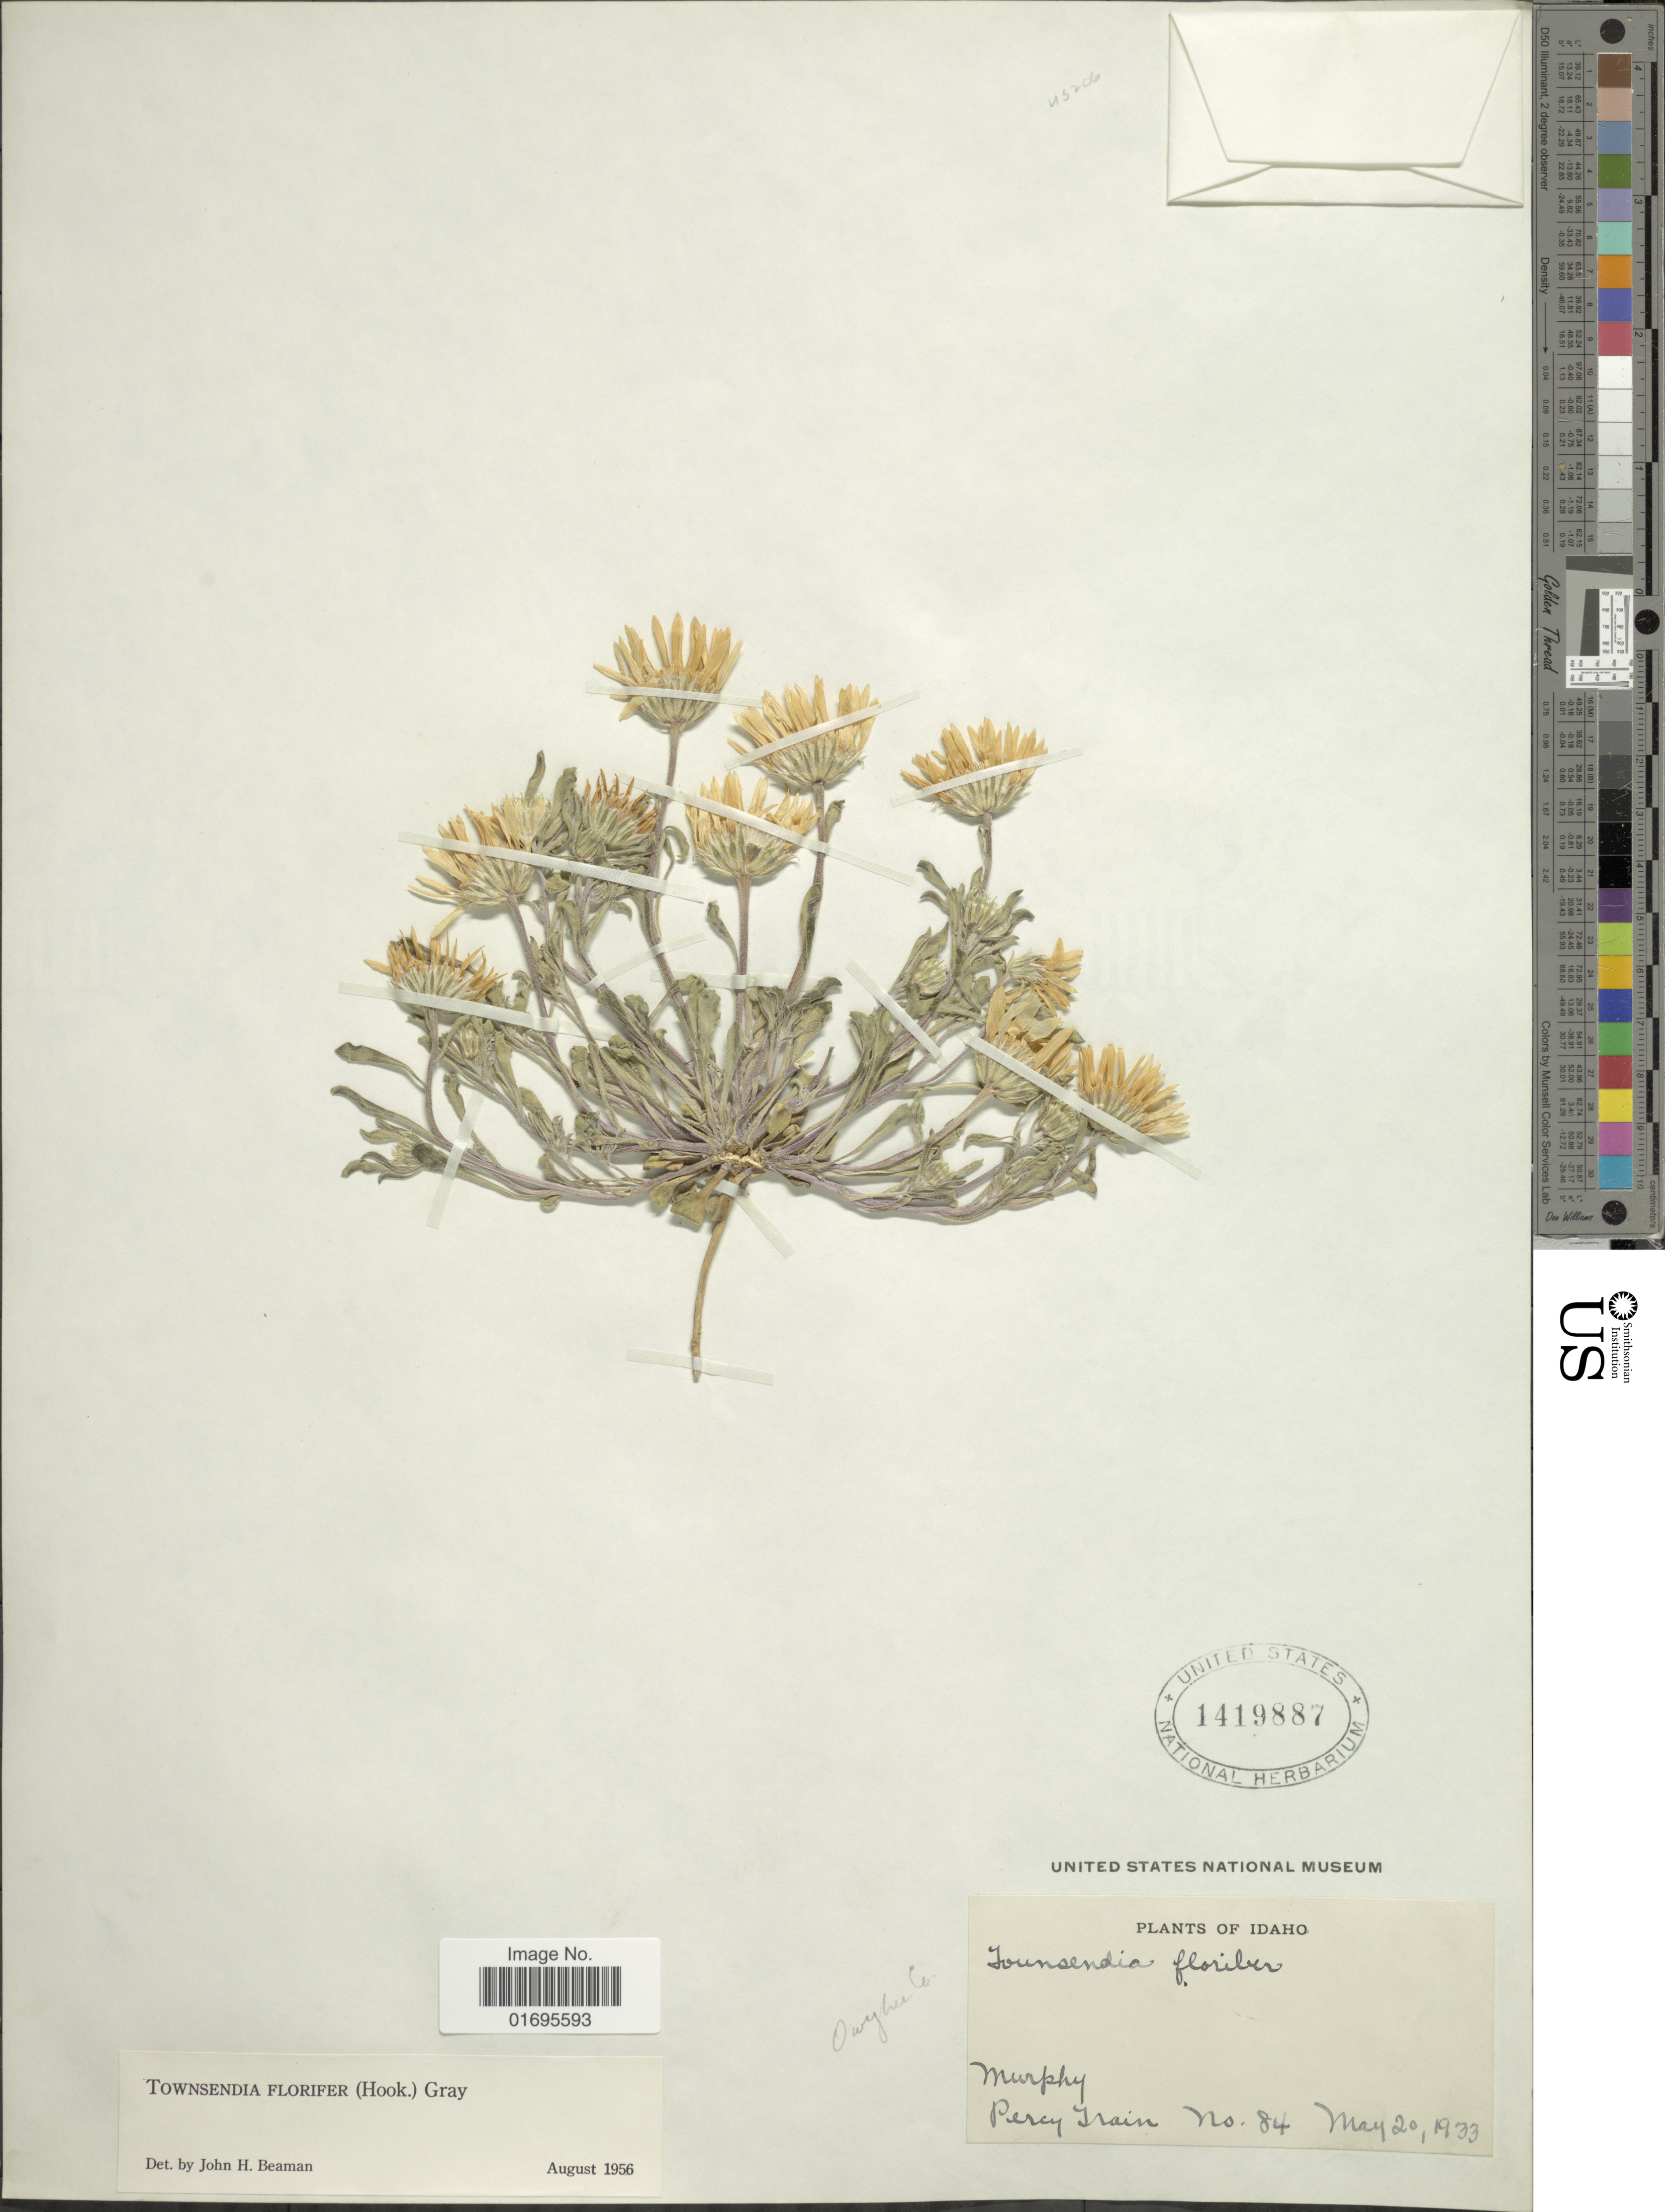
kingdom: Plantae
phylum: Tracheophyta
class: Magnoliopsida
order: Asterales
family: Asteraceae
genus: Townsendia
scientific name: Townsendia florifer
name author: (Hook.) A. Gray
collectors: P. Train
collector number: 84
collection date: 1933-05-20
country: United States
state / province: Idaho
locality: Murphy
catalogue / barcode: US 1419887